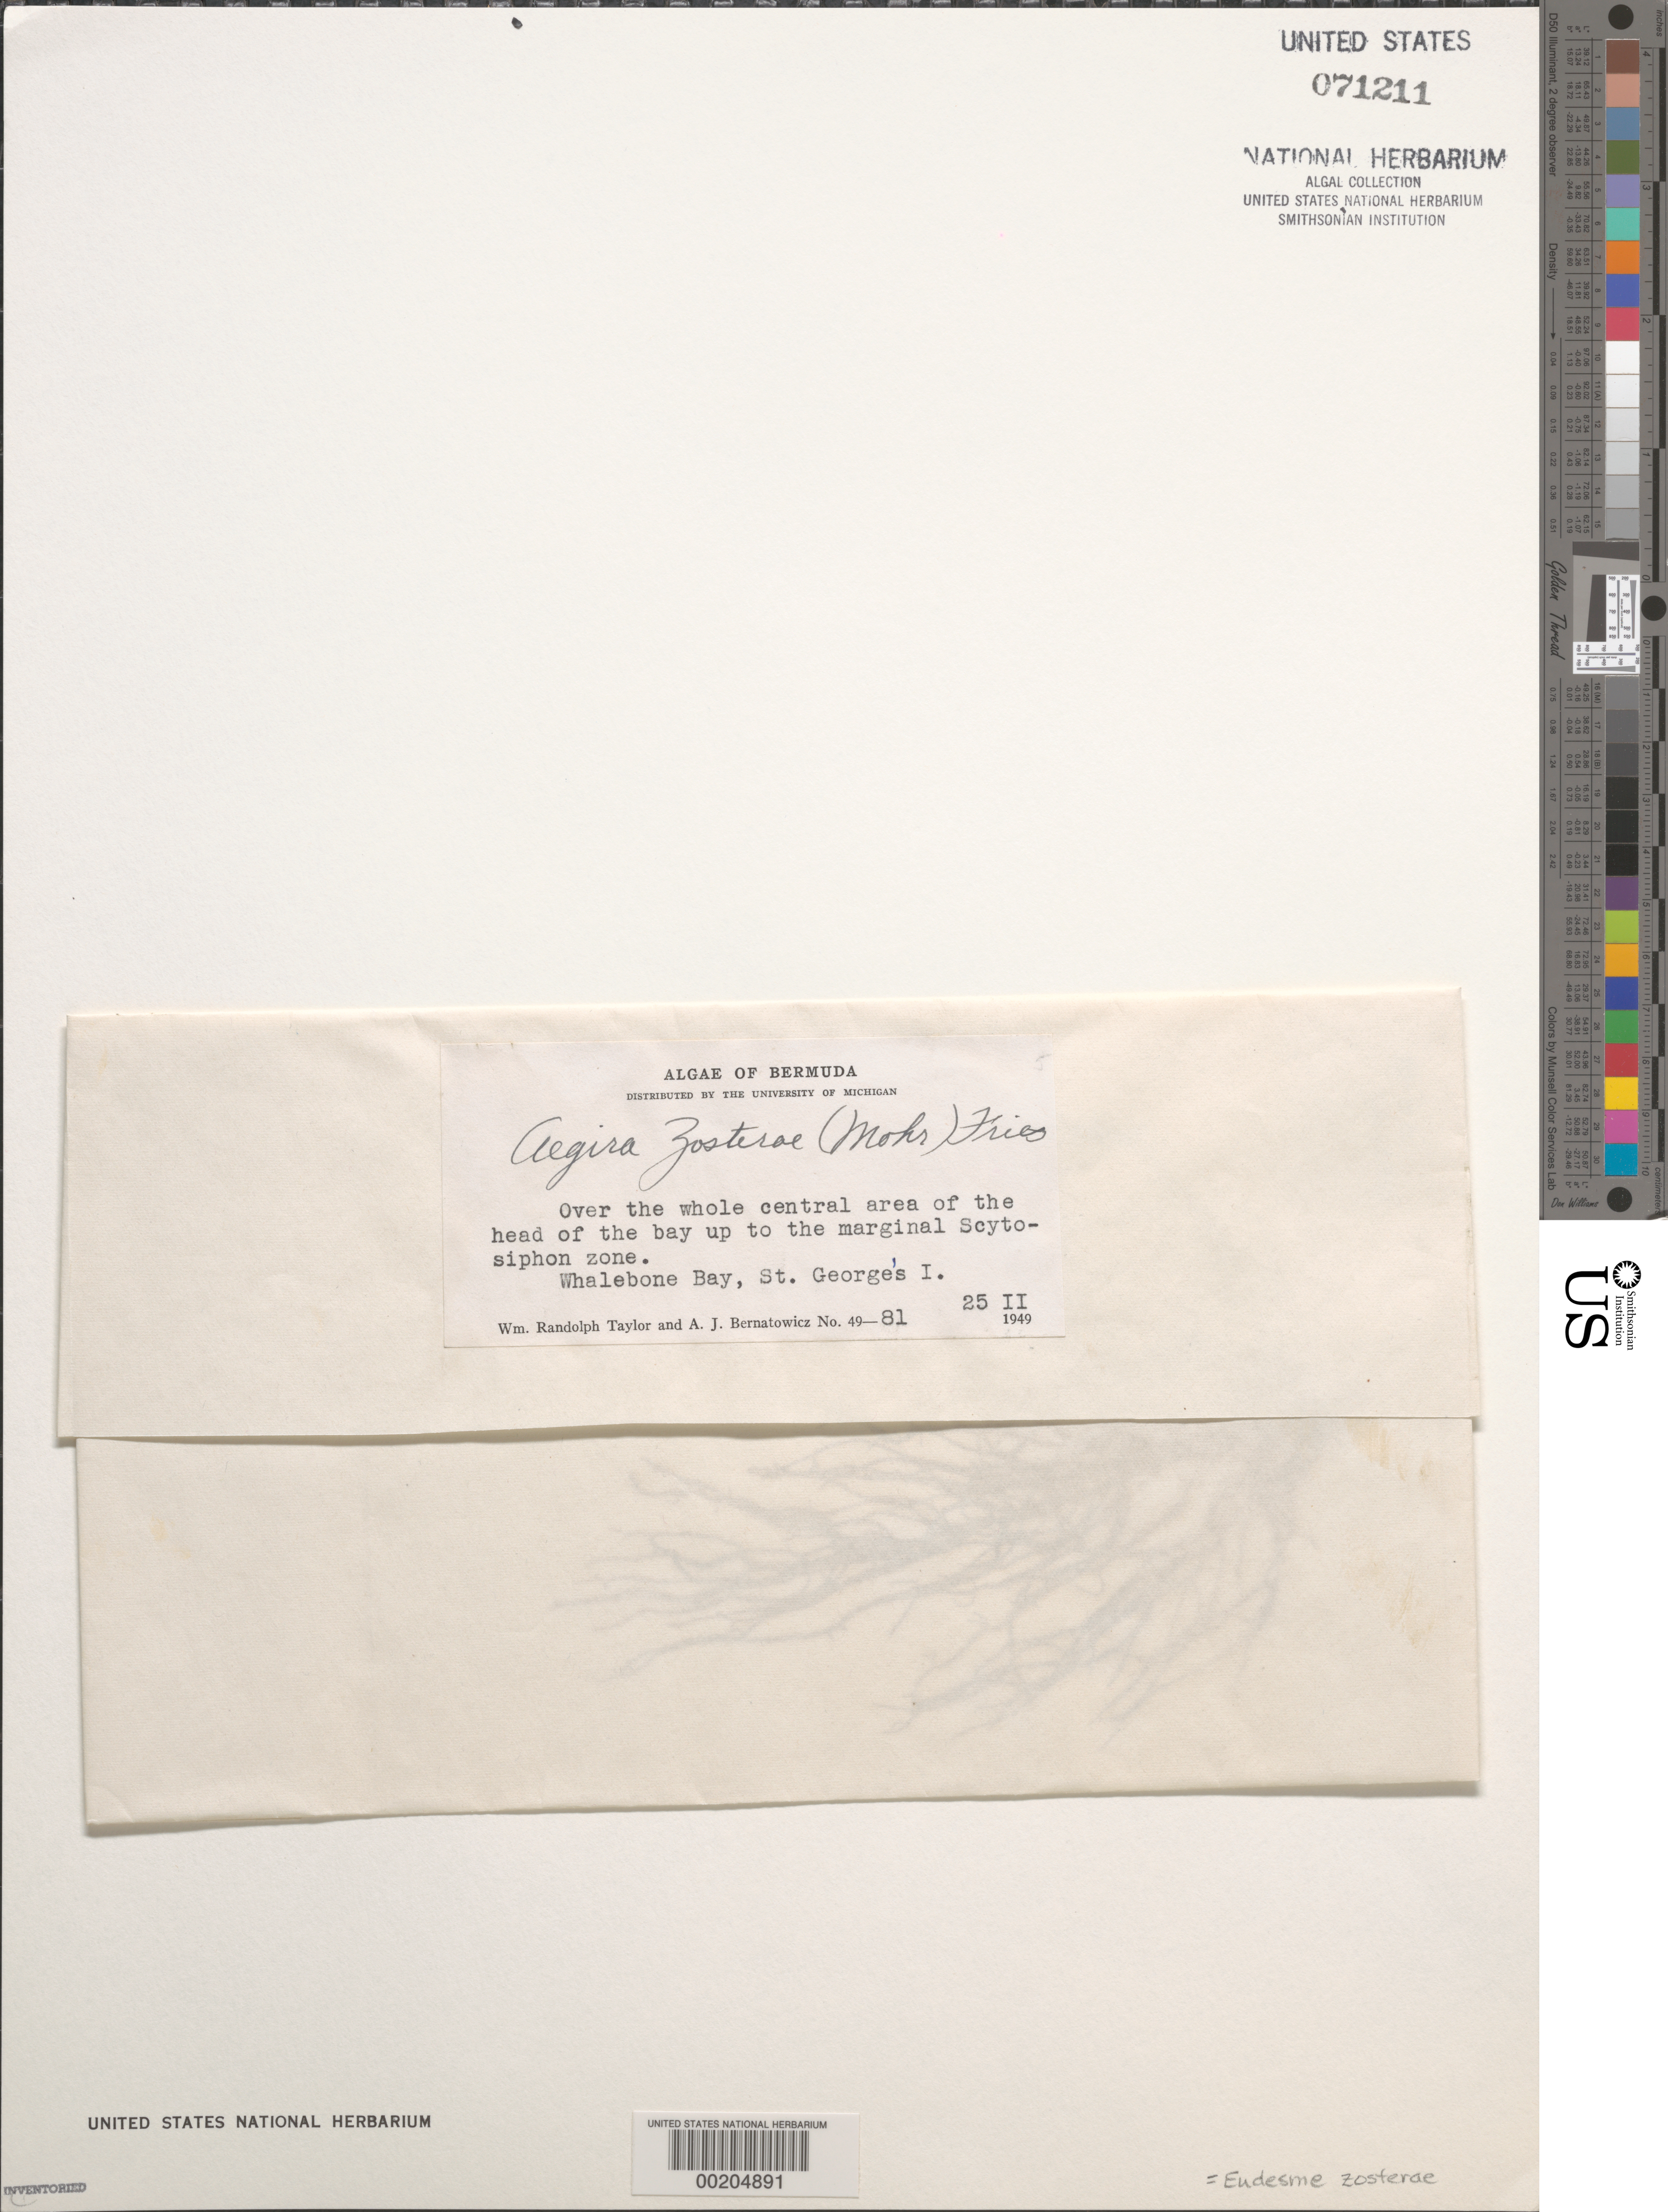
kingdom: Chromista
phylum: Ochrophyta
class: Phaeophyceae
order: Ectocarpales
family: Chordariaceae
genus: Cladosiphon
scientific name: Cladosiphon zosterae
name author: (J. Agardh) Kylin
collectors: W. R. Taylor & A. Bernatowicz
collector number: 49-81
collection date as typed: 25 Feb 1949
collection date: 1949-02-25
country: Bermuda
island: St. George's Island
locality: Whalebone Bay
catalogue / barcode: US 71211